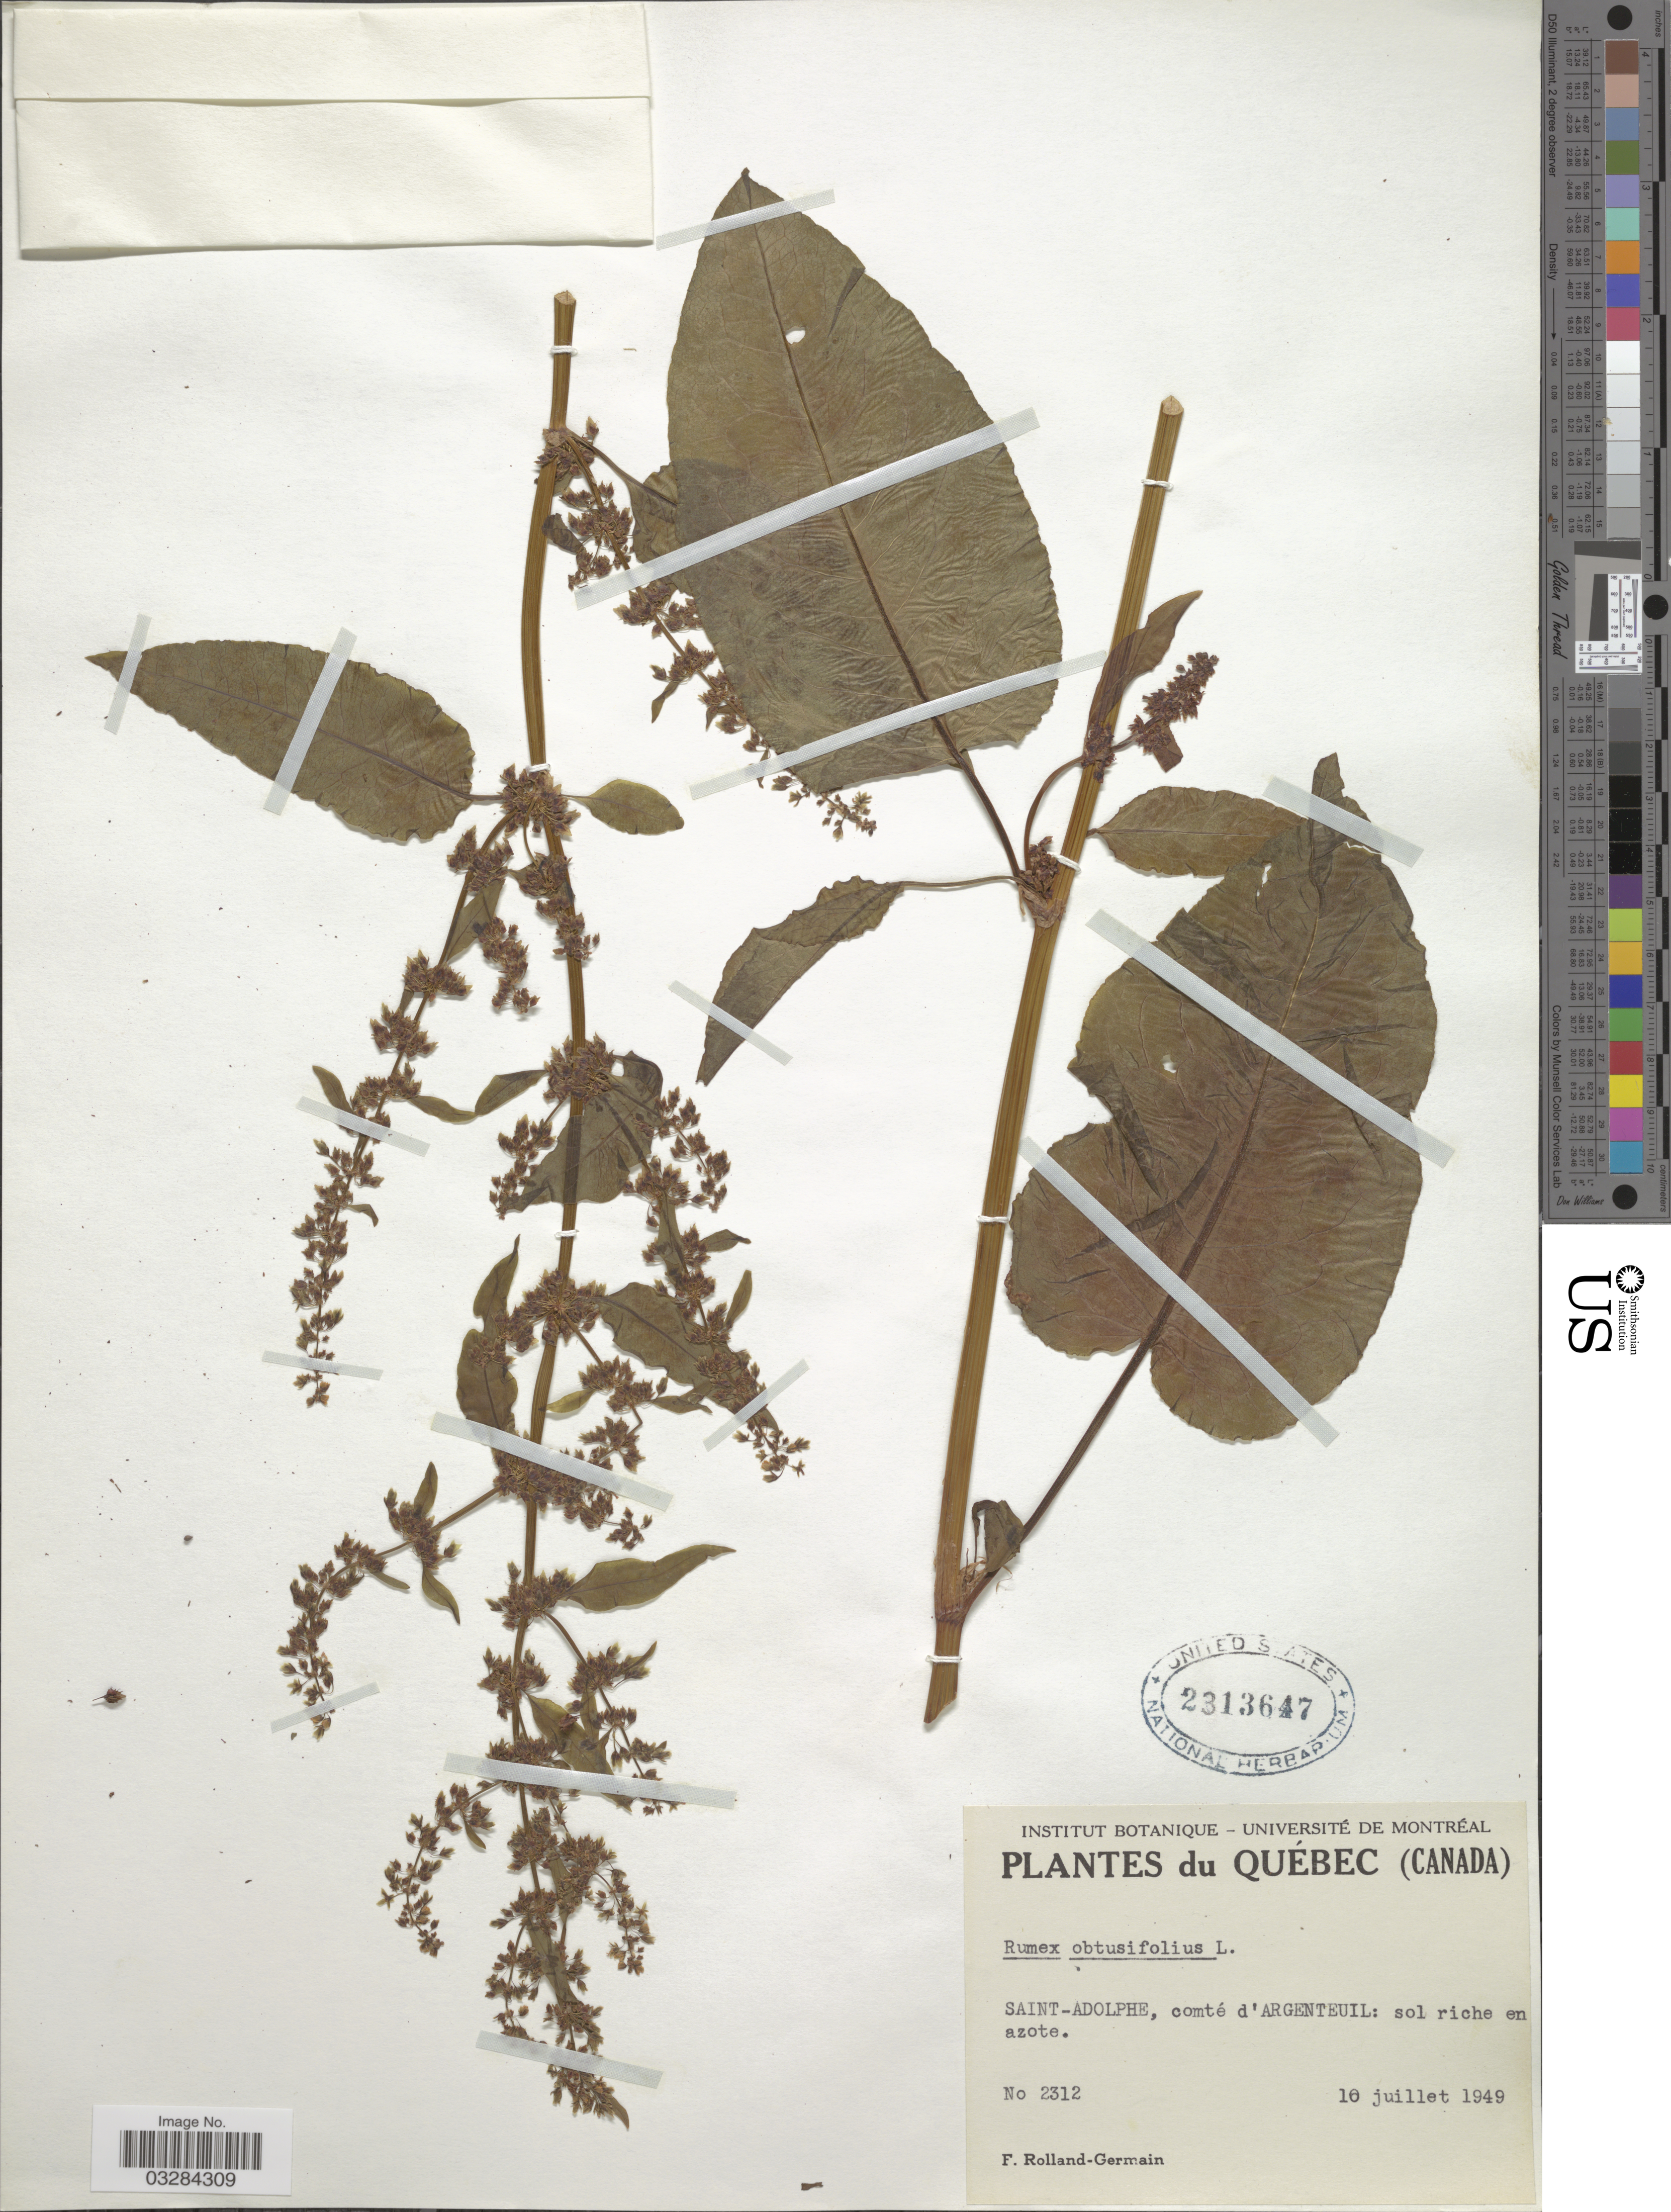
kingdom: Plantae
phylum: Tracheophyta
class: Magnoliopsida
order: Caryophyllales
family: Polygonaceae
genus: Rumex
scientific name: Rumex obtusifolius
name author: L.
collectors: Rolland-Germain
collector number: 2312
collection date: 1949-07-10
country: Canada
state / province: Quebec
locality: Saint-Adolphe, comté d'Argenteuil: sol riche en azote.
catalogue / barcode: US 2313647